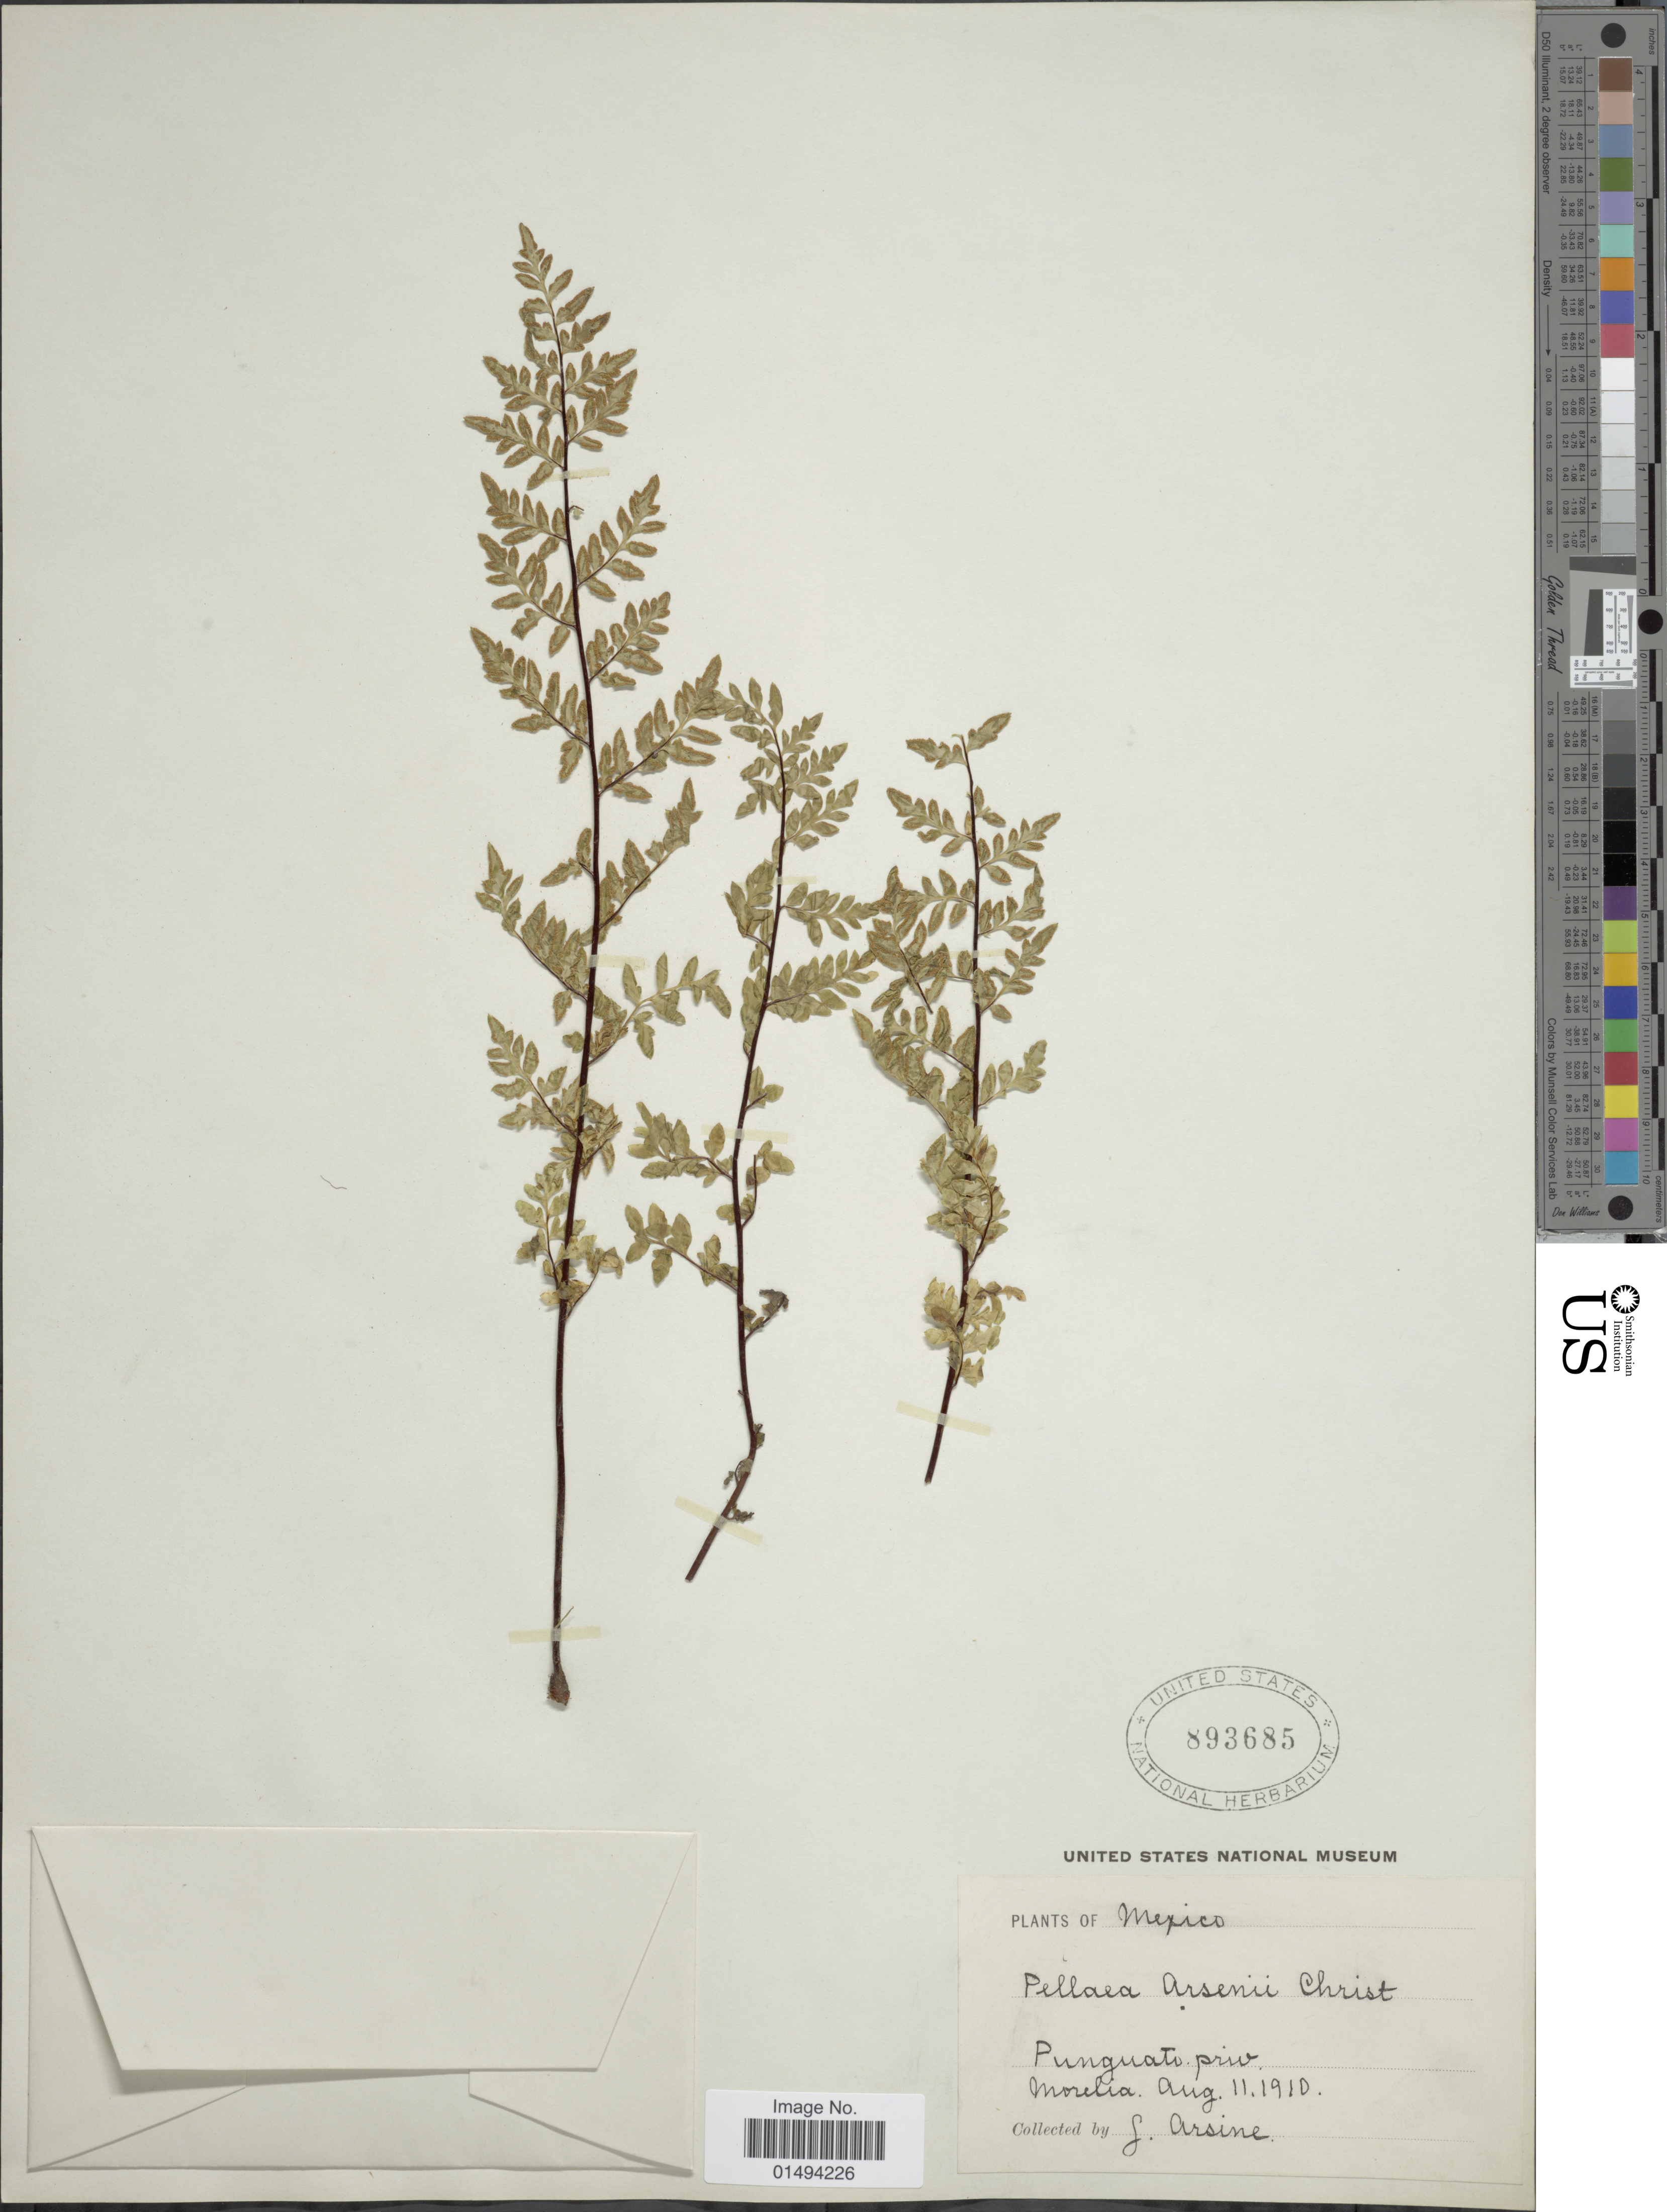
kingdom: Plantae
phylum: Tracheophyta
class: Polypodiopsida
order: Polypodiales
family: Pteridaceae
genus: Myriopteris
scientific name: Myriopteris allosuroides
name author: (Mett.) Grusz & Windham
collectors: J. Arsine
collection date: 1910-08-11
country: Mexico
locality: Punguato priv. Morelia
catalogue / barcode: US 893685